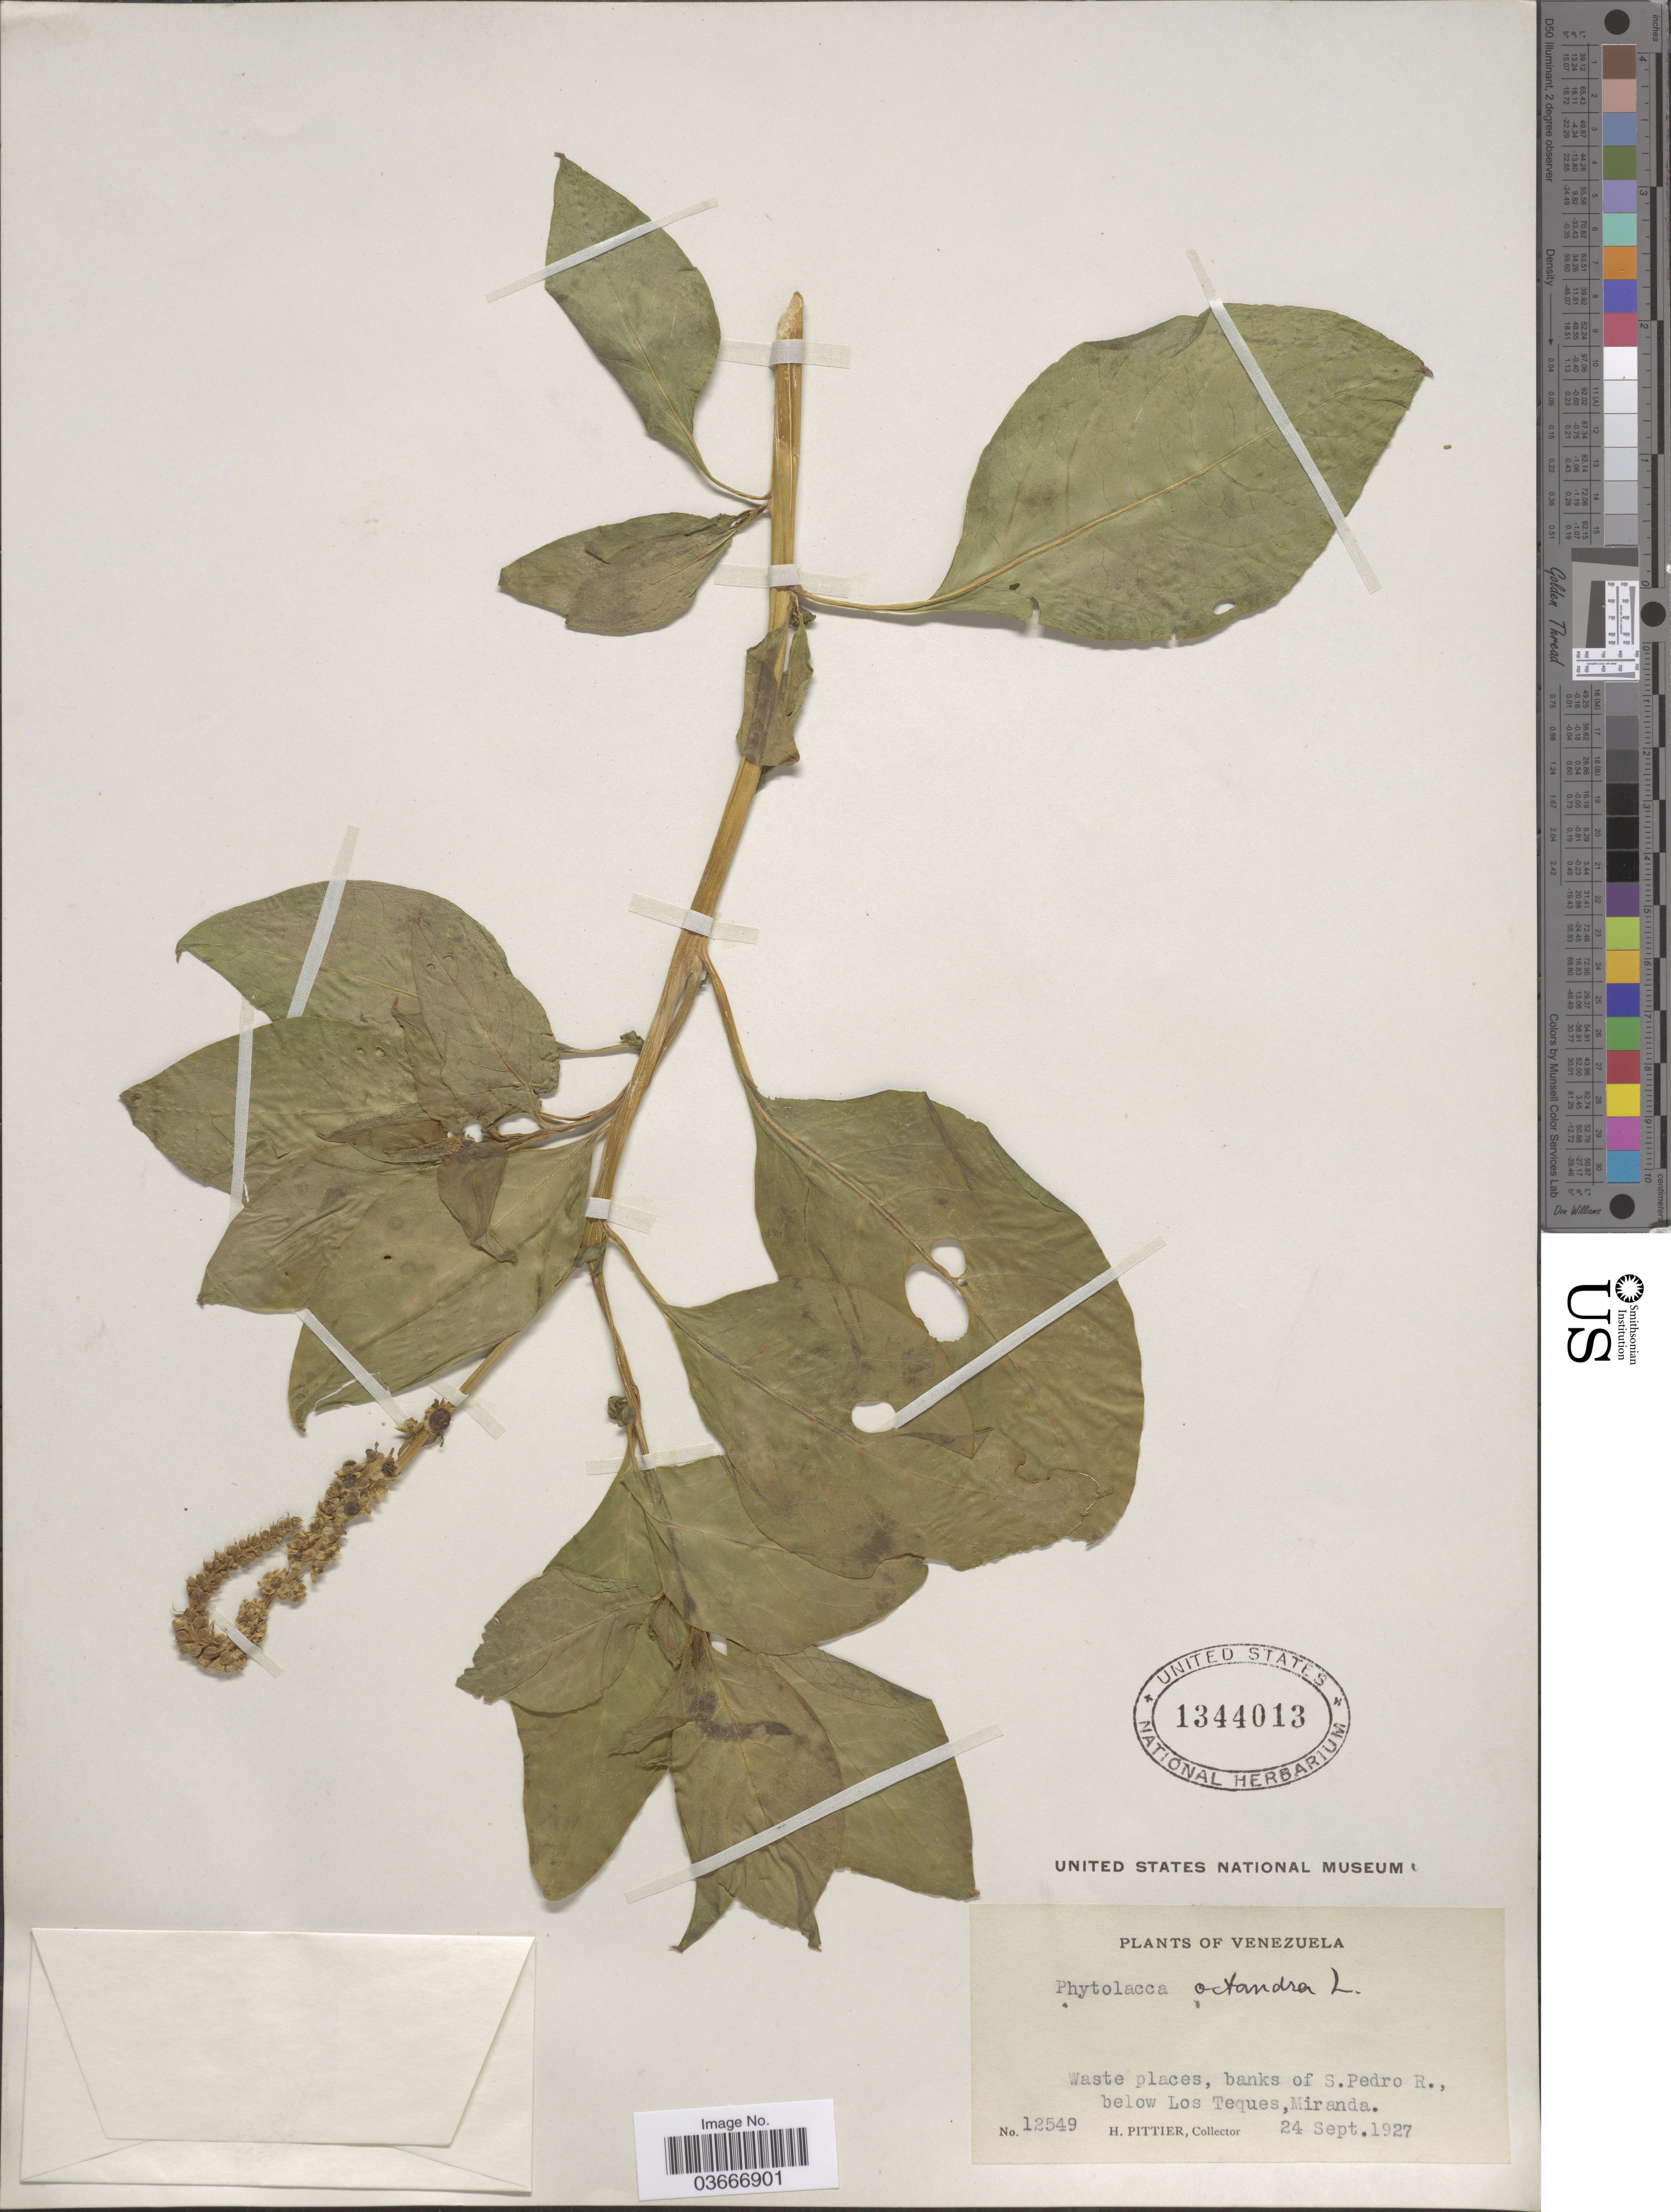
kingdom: Plantae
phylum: Tracheophyta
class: Magnoliopsida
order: Caryophyllales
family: Phytolaccaceae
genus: Phytolacca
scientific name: Phytolacca icosandra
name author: L.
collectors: H. F. Pittier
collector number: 12549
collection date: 1927-09-24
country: Venezuela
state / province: Miranda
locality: Waste place, banks of S. Pedro R., below Los Teques.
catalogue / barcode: US 1344013